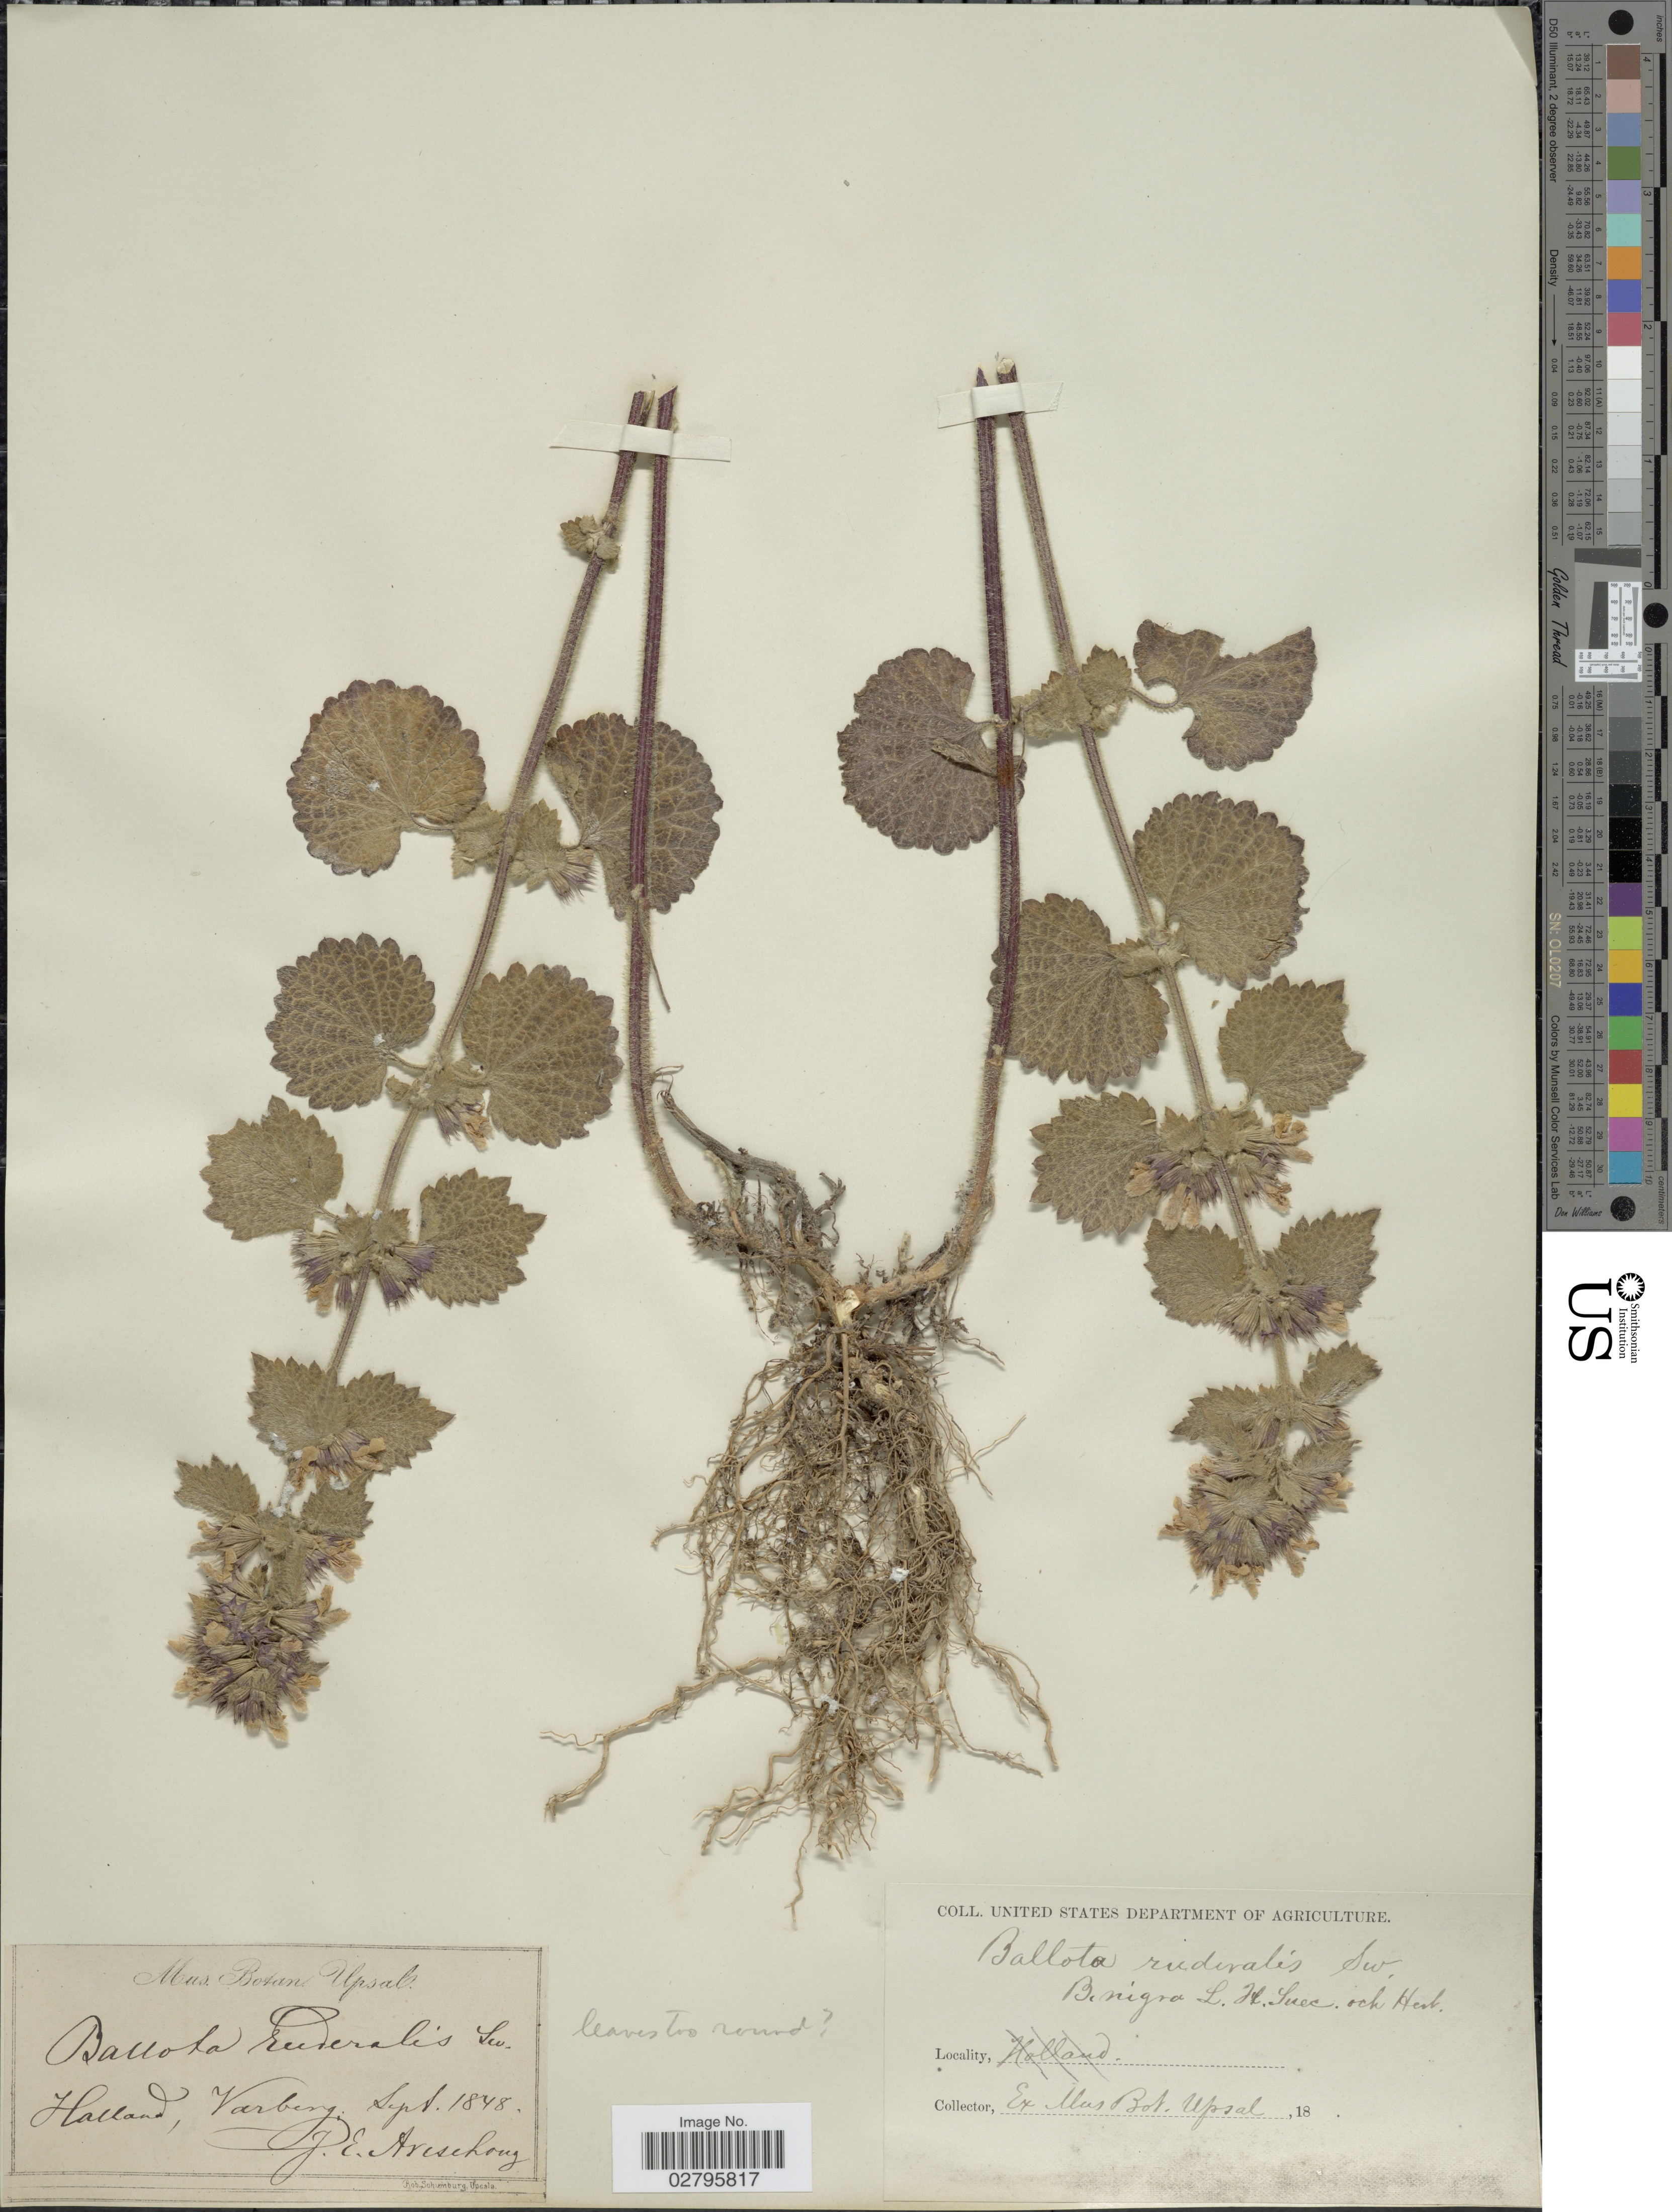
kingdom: Plantae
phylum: Tracheophyta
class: Magnoliopsida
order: Lamiales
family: Lamiaceae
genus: Ballota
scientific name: Ballota nigra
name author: L.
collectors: J. Areschoug (herbarium)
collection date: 1848-09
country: Netherlands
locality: Holland, Varberg.